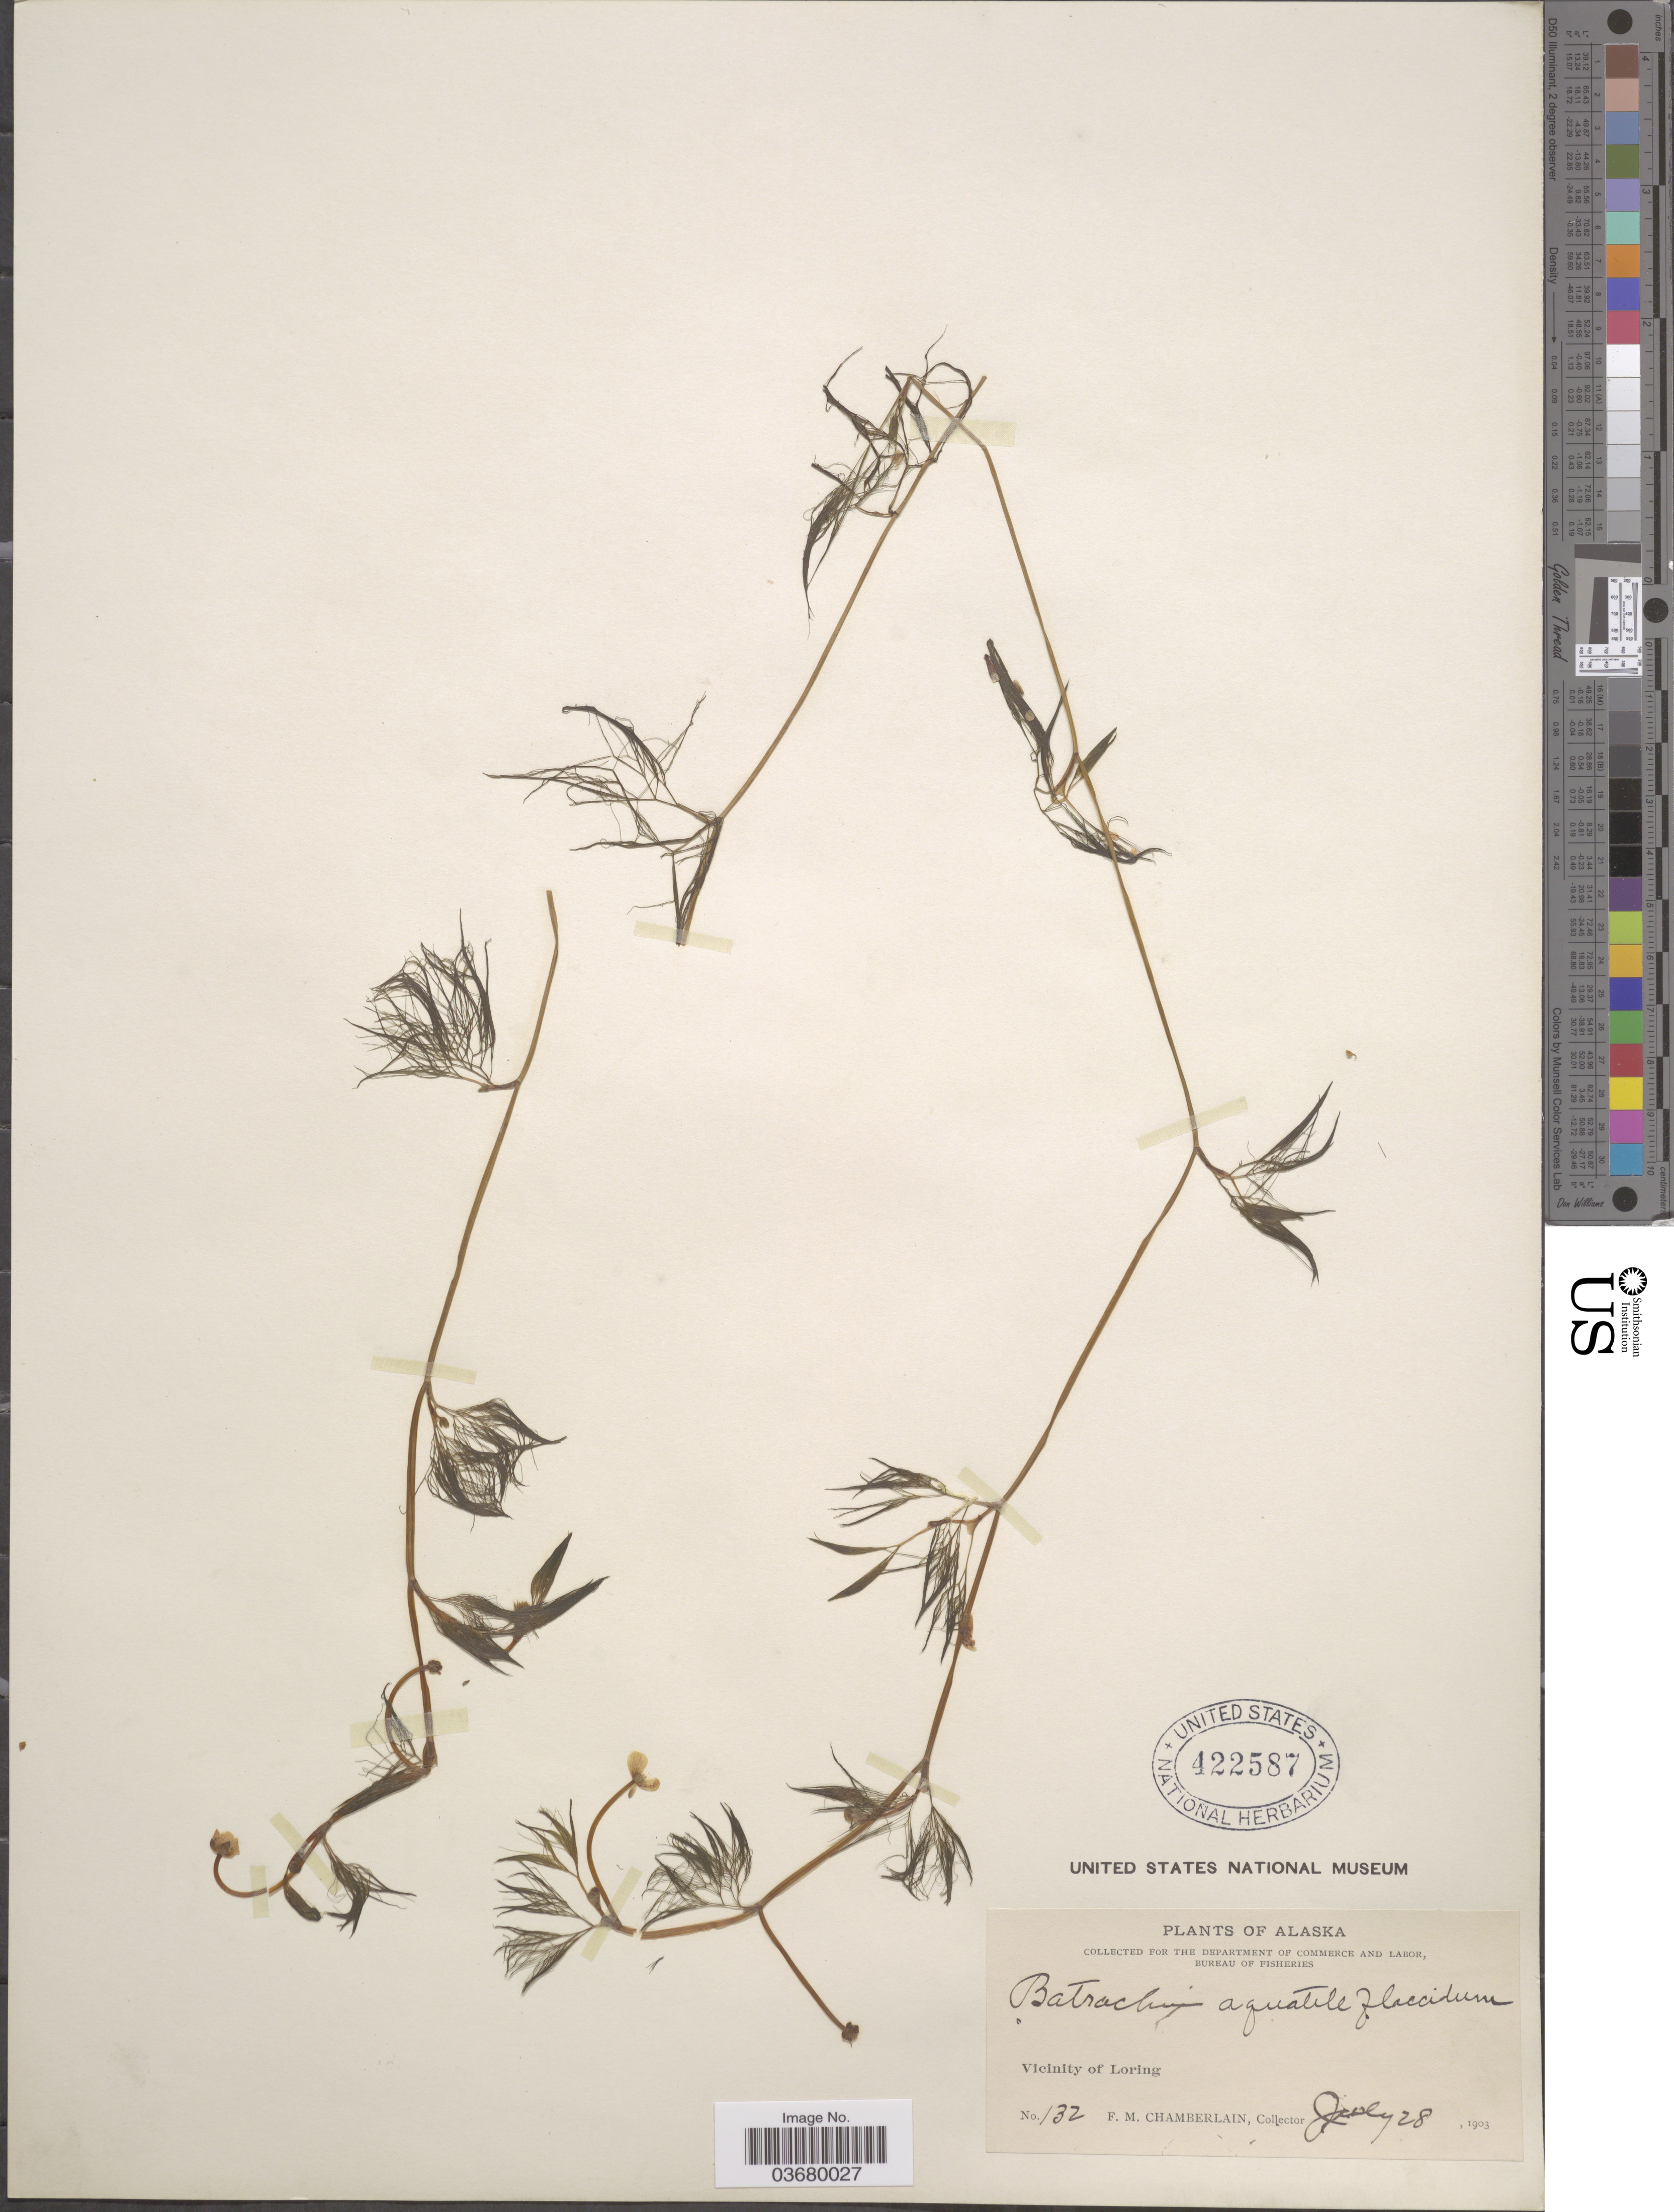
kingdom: Plantae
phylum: Tracheophyta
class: Magnoliopsida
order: Ranunculales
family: Ranunculaceae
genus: Ranunculus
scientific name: Ranunculus trichophyllus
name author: Chaix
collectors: F. Chamberlain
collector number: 132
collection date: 1903-07-28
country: United States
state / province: Alaska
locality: Vicinity of Loring.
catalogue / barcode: US 422587